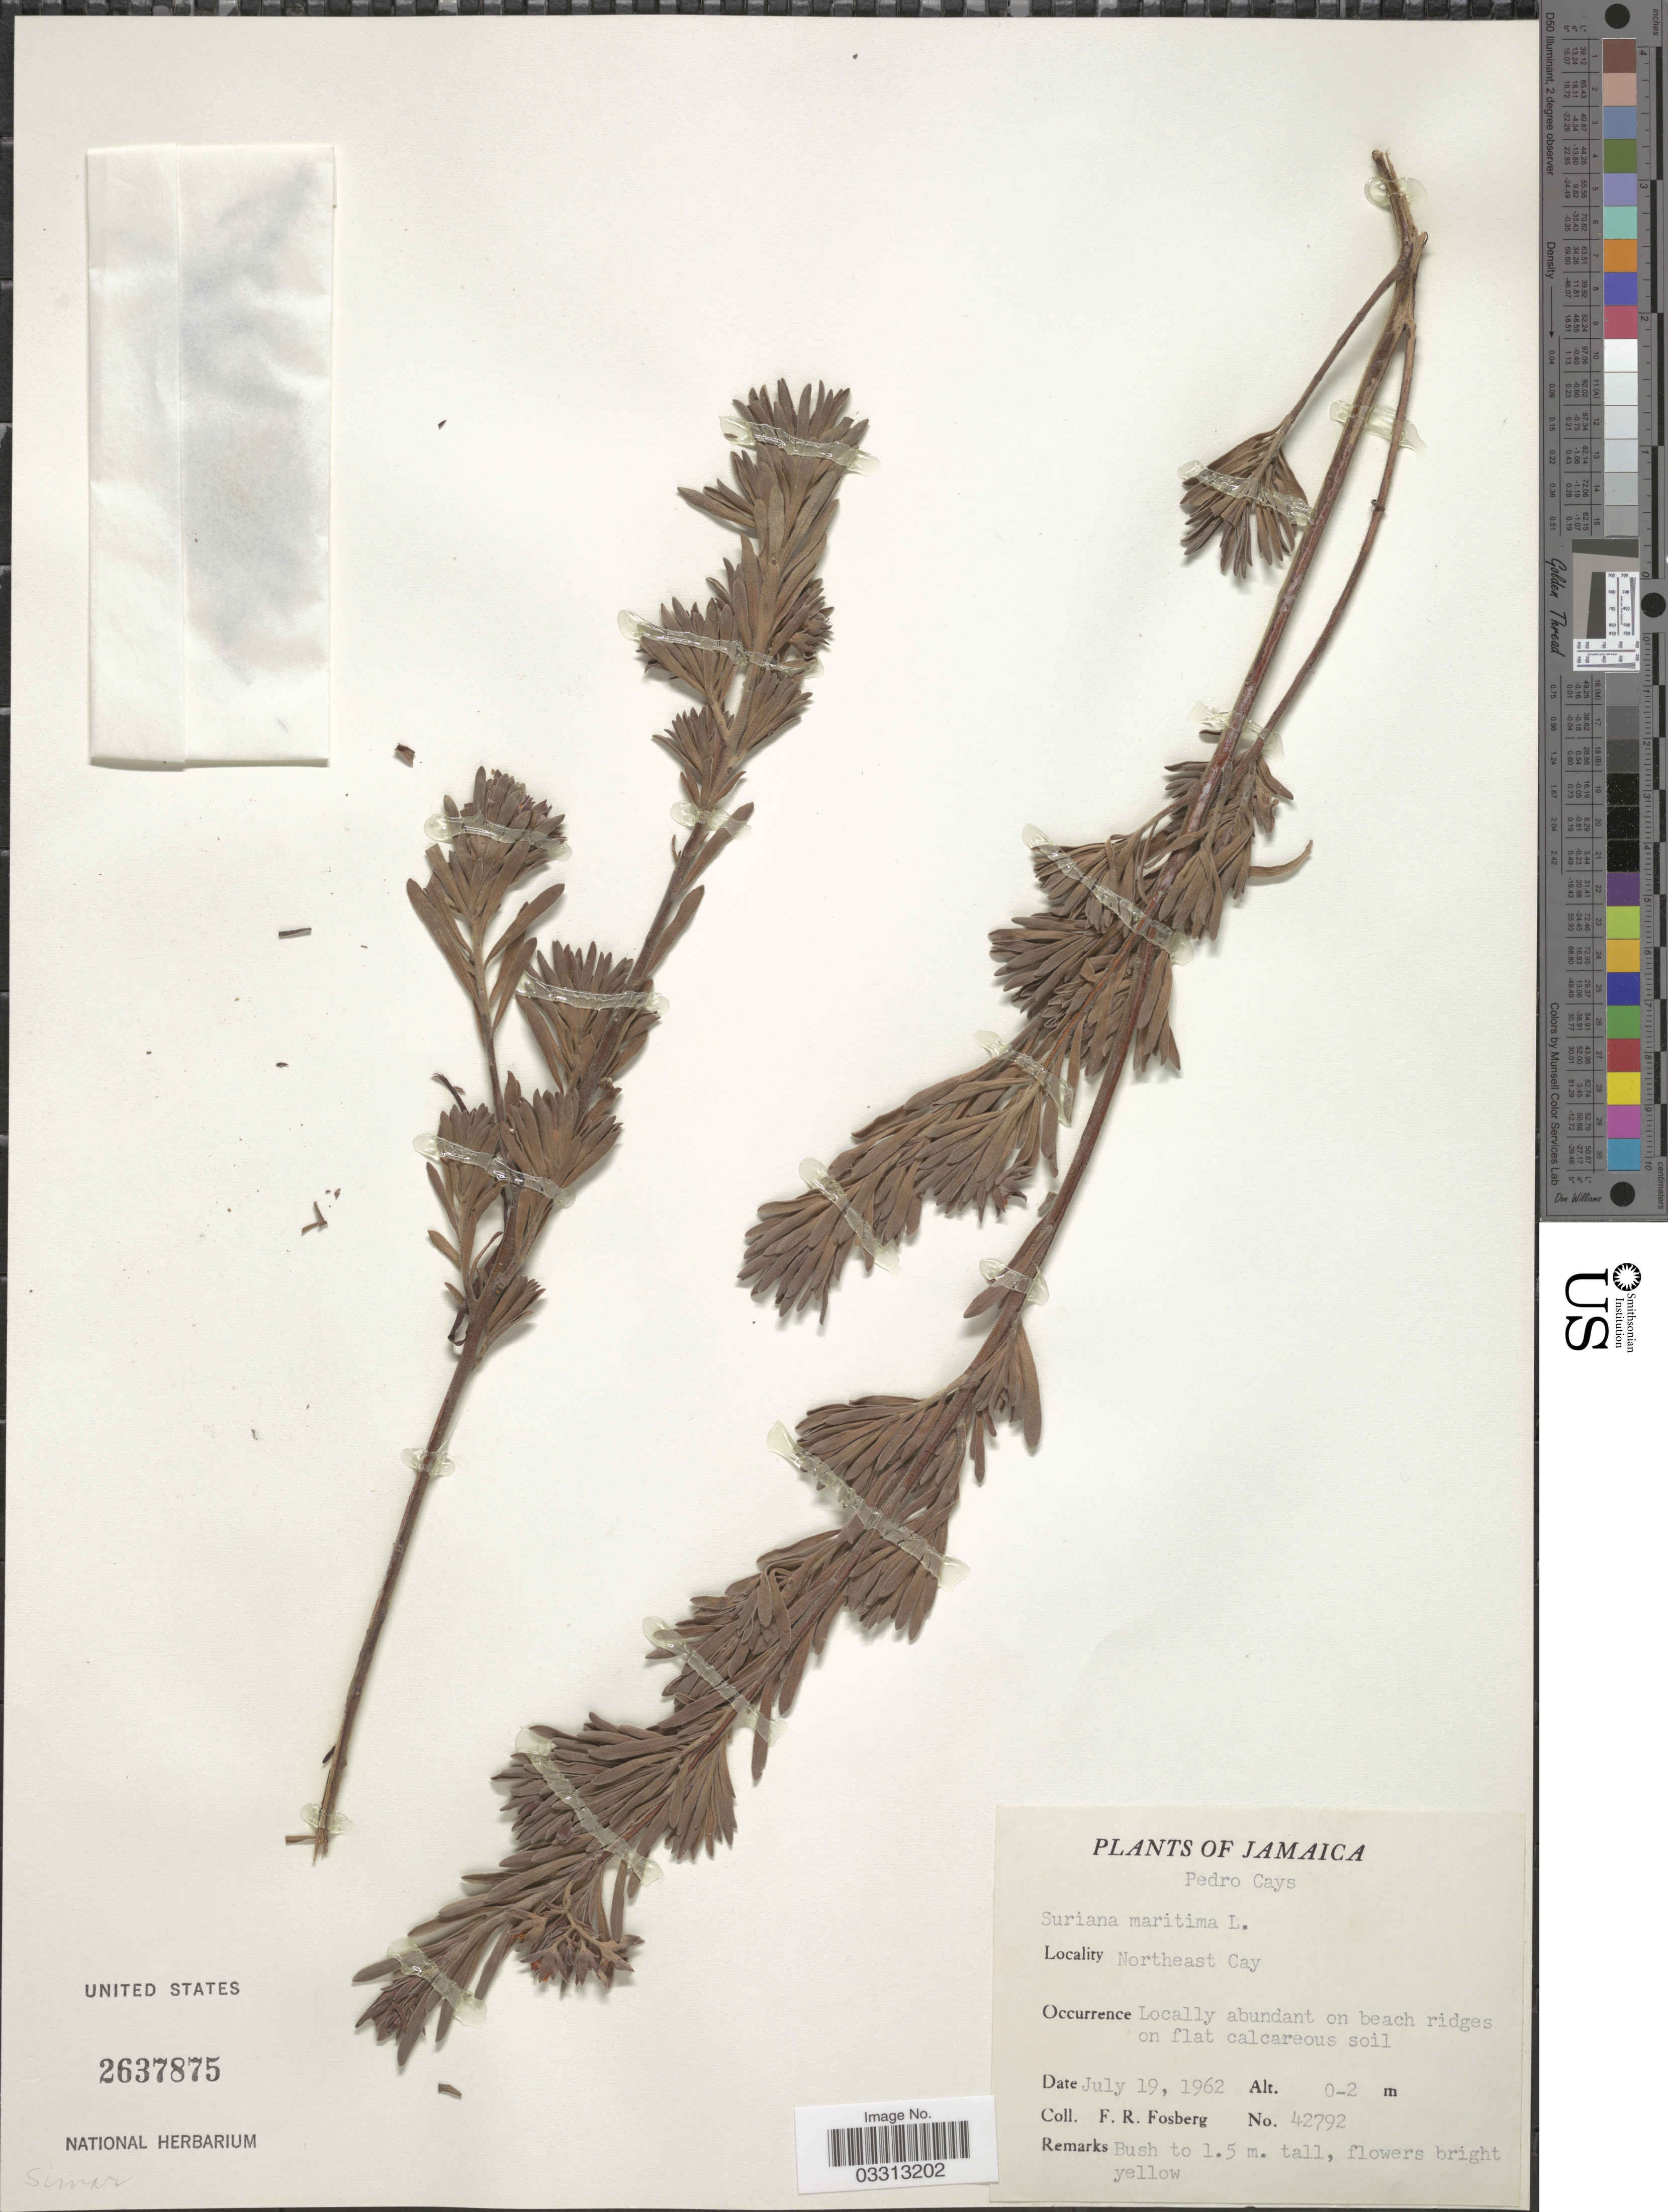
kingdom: Plantae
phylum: Tracheophyta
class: Magnoliopsida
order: Fabales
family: Surianaceae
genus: Suriana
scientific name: Suriana maritima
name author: L.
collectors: F. R. Fosberg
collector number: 42792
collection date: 1962-07-19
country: Jamaica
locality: Pedro Cays. Northeast Cay.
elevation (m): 0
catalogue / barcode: US 2637875